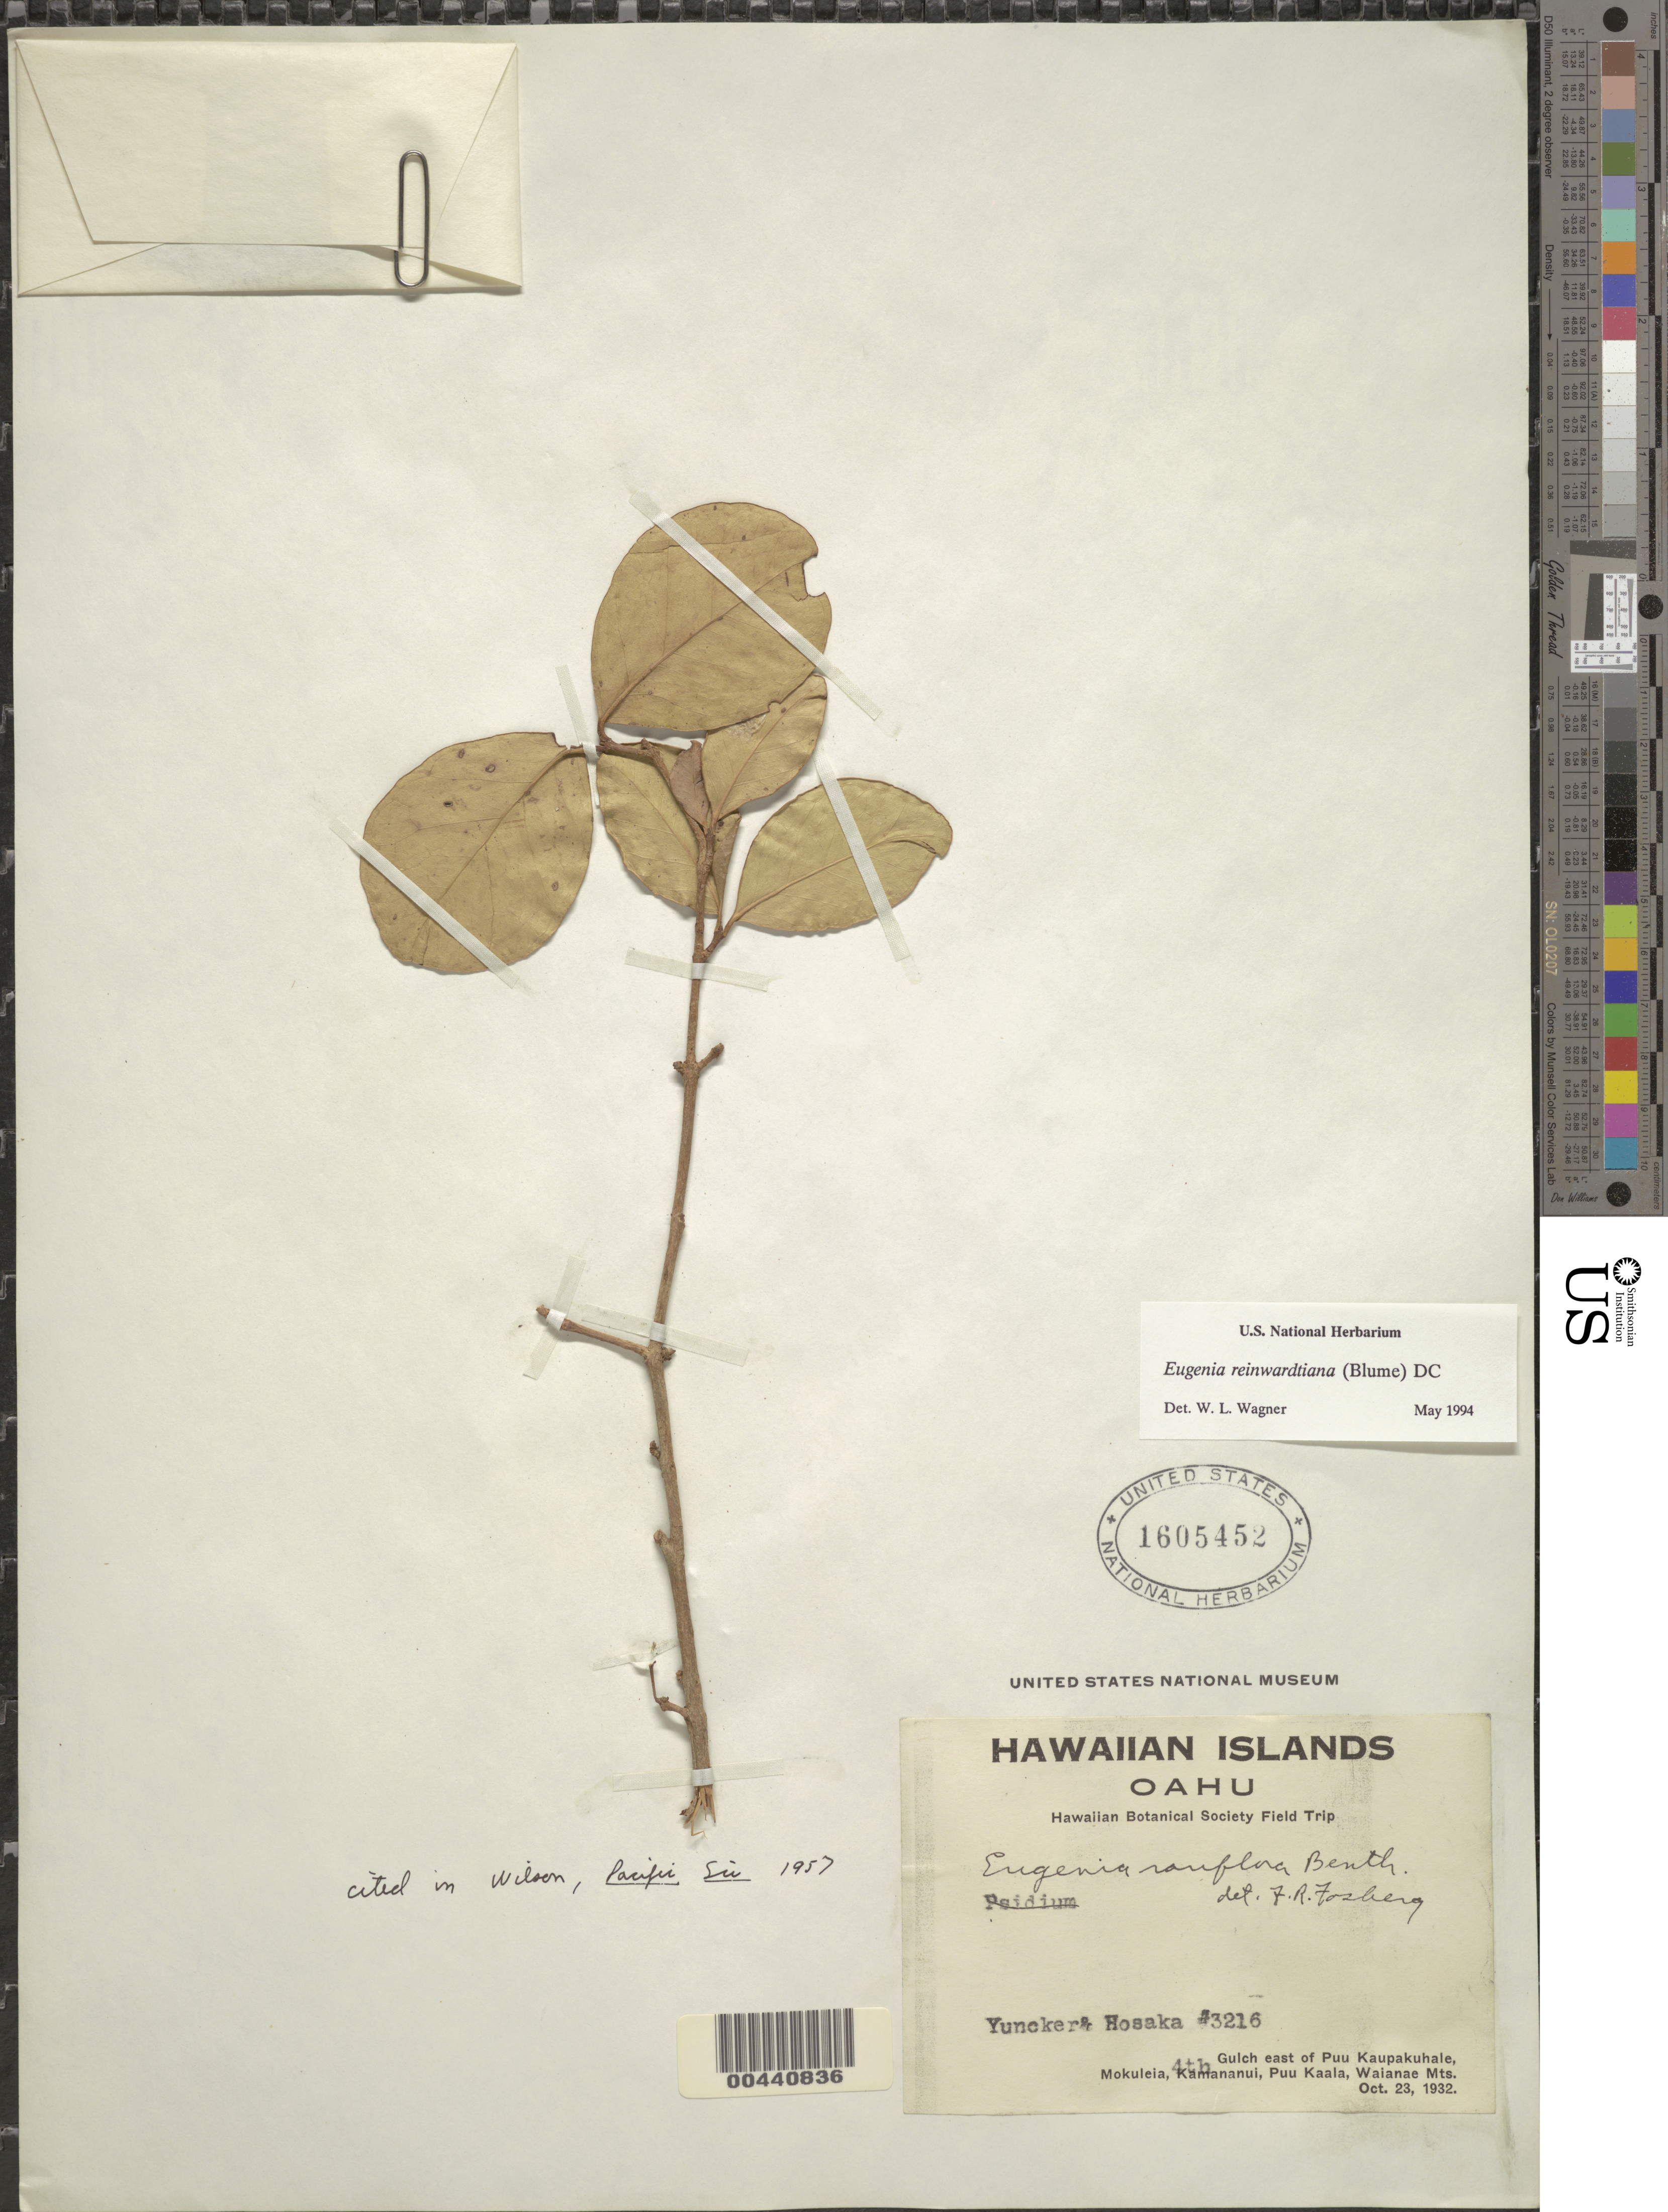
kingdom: Plantae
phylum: Tracheophyta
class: Magnoliopsida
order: Myrtales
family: Myrtaceae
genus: Eugenia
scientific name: Eugenia reinwardtiana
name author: (Blume) DC.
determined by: Wagner, W. L., (BOT), Smithsonian Institution - National Museum of Natural History (UNITED STATES)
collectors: T. G. Yuncker & Hosaka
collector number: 3216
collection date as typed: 23 Oct 1932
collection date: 1932-10-23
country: United States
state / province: Hawaii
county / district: Honolulu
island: Oahu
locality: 4th Gulch E of Puu Kaupakuhale, Mokuleia, Kamananui, Puu Kaala, Waianae Mts.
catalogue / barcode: US 1605452